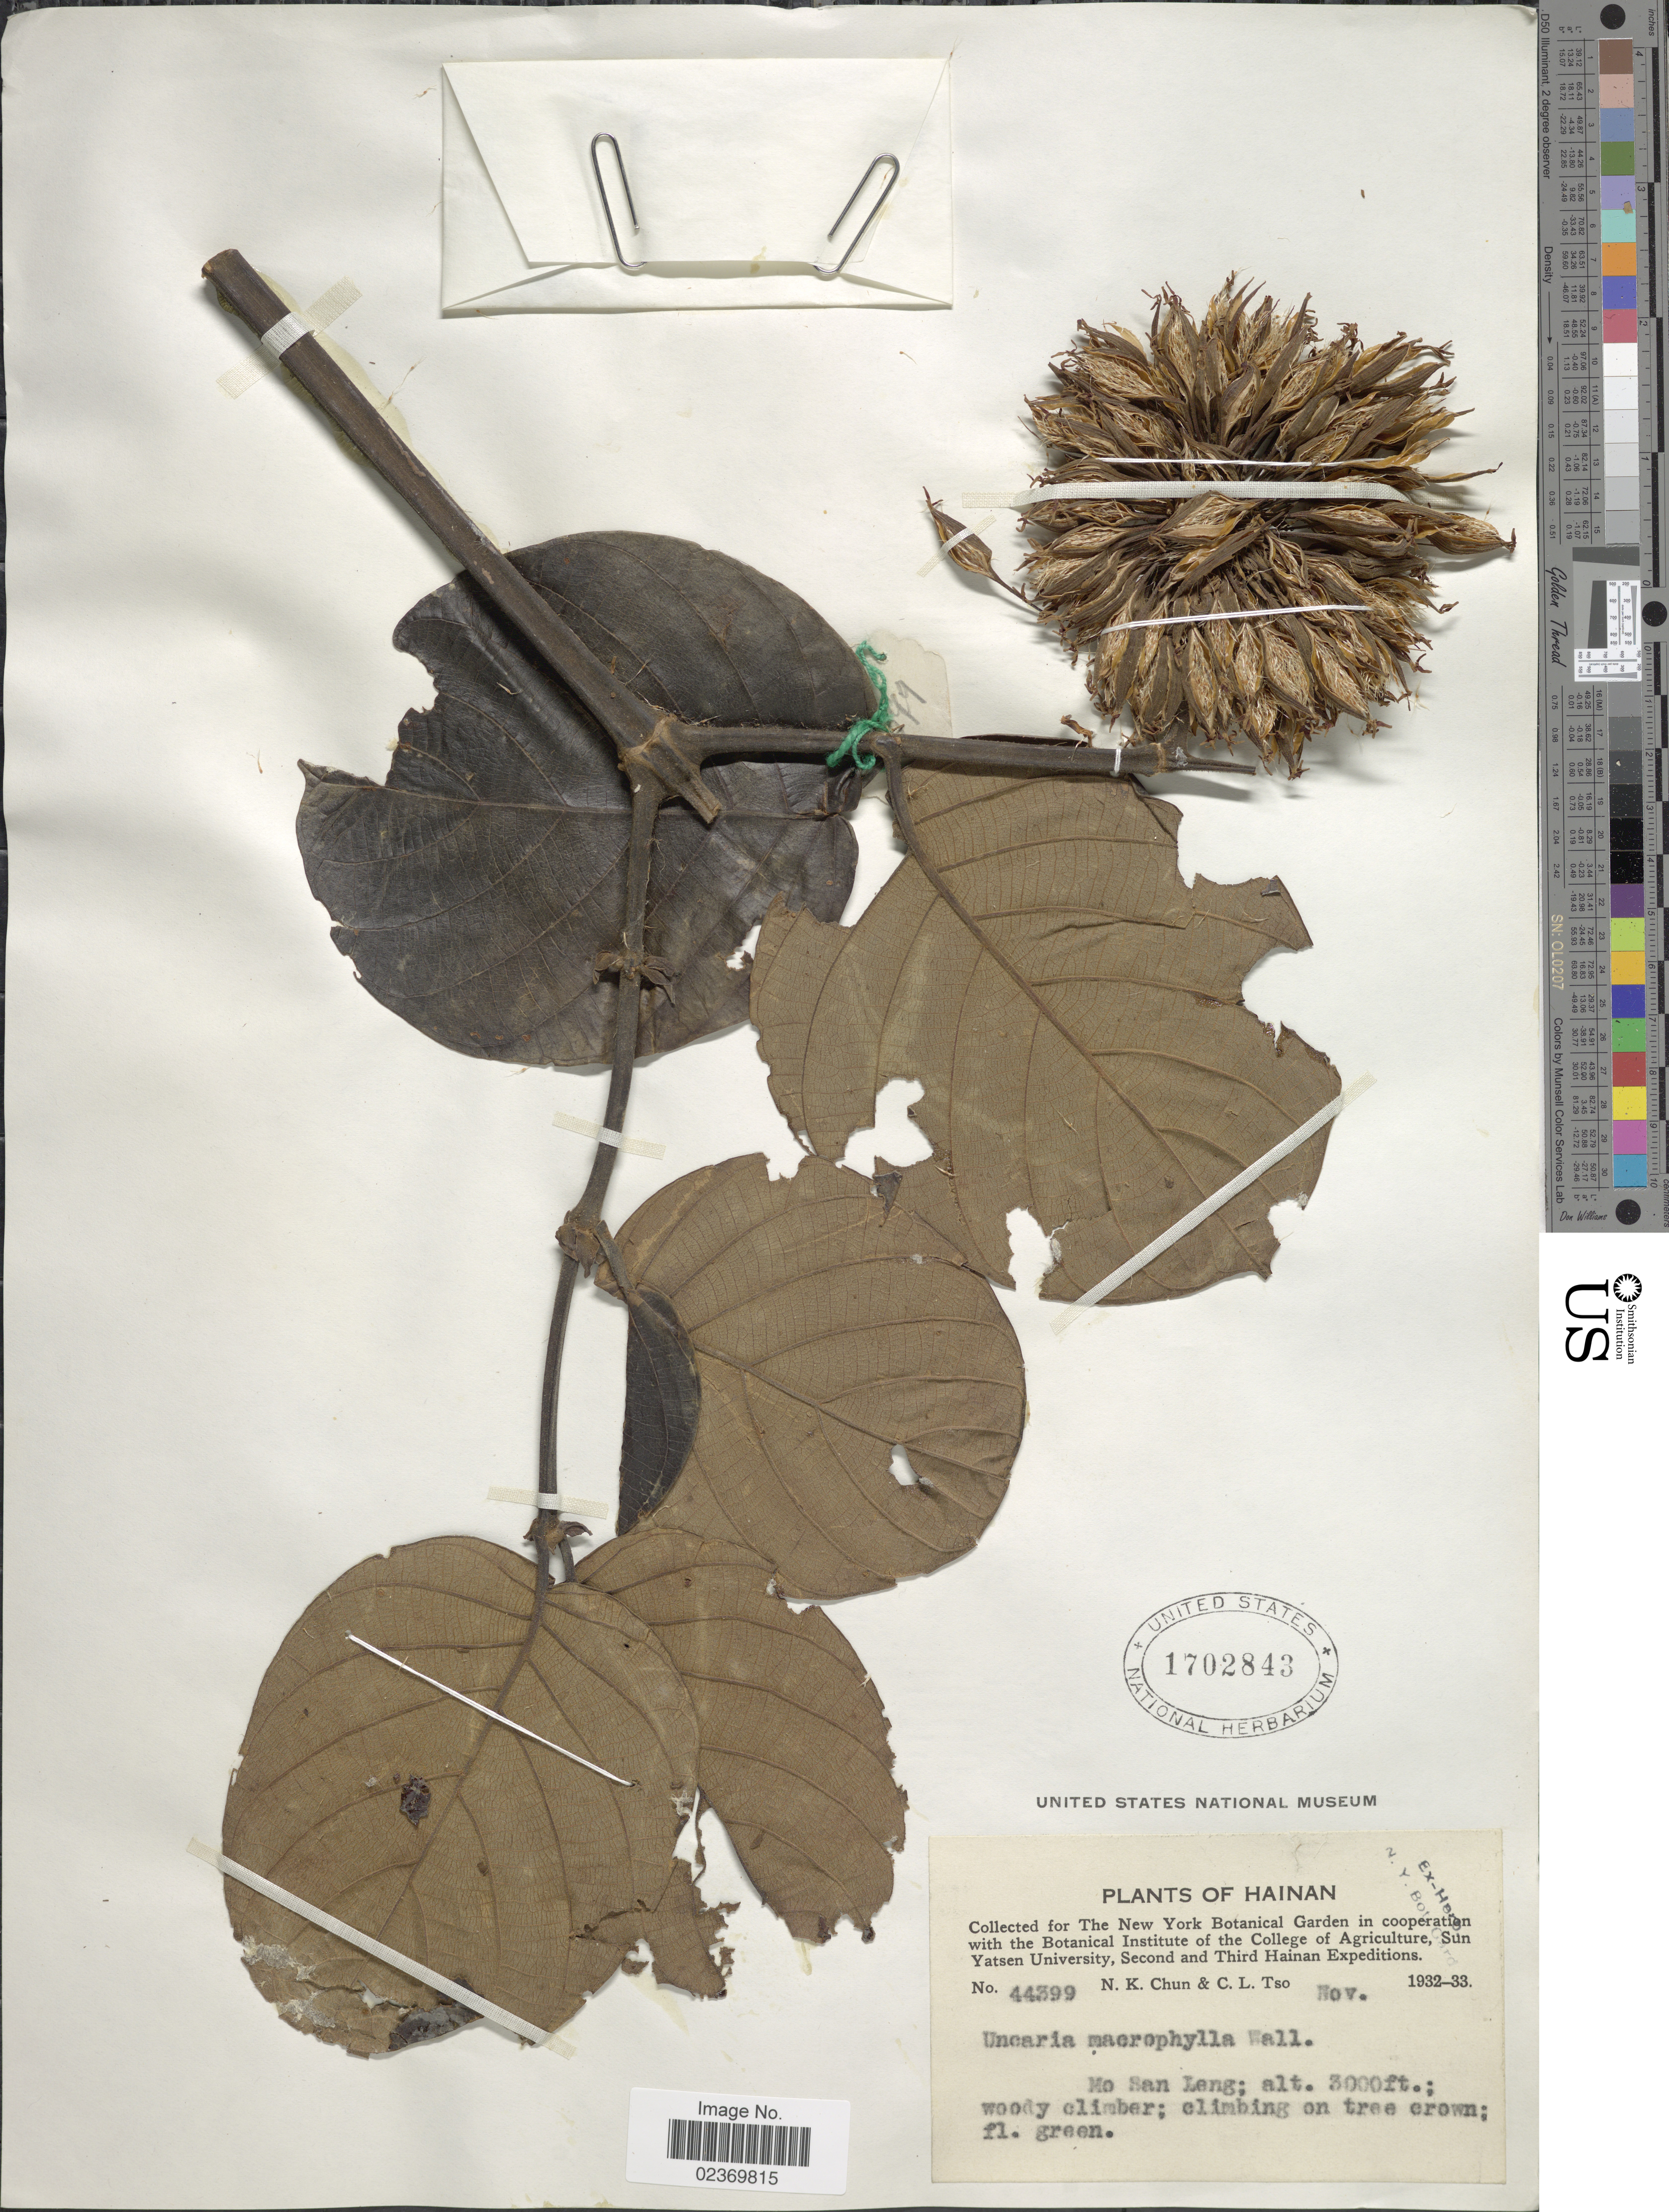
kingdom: Plantae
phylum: Tracheophyta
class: Magnoliopsida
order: Gentianales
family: Rubiaceae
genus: Uncaria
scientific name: Uncaria macrophylla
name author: Wall. ex Roxb.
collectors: N. K. Chun & C. Tso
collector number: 44399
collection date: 1932-11/1933-11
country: China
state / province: Hainan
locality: Mo San Leng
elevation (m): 914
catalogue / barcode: US 1702843